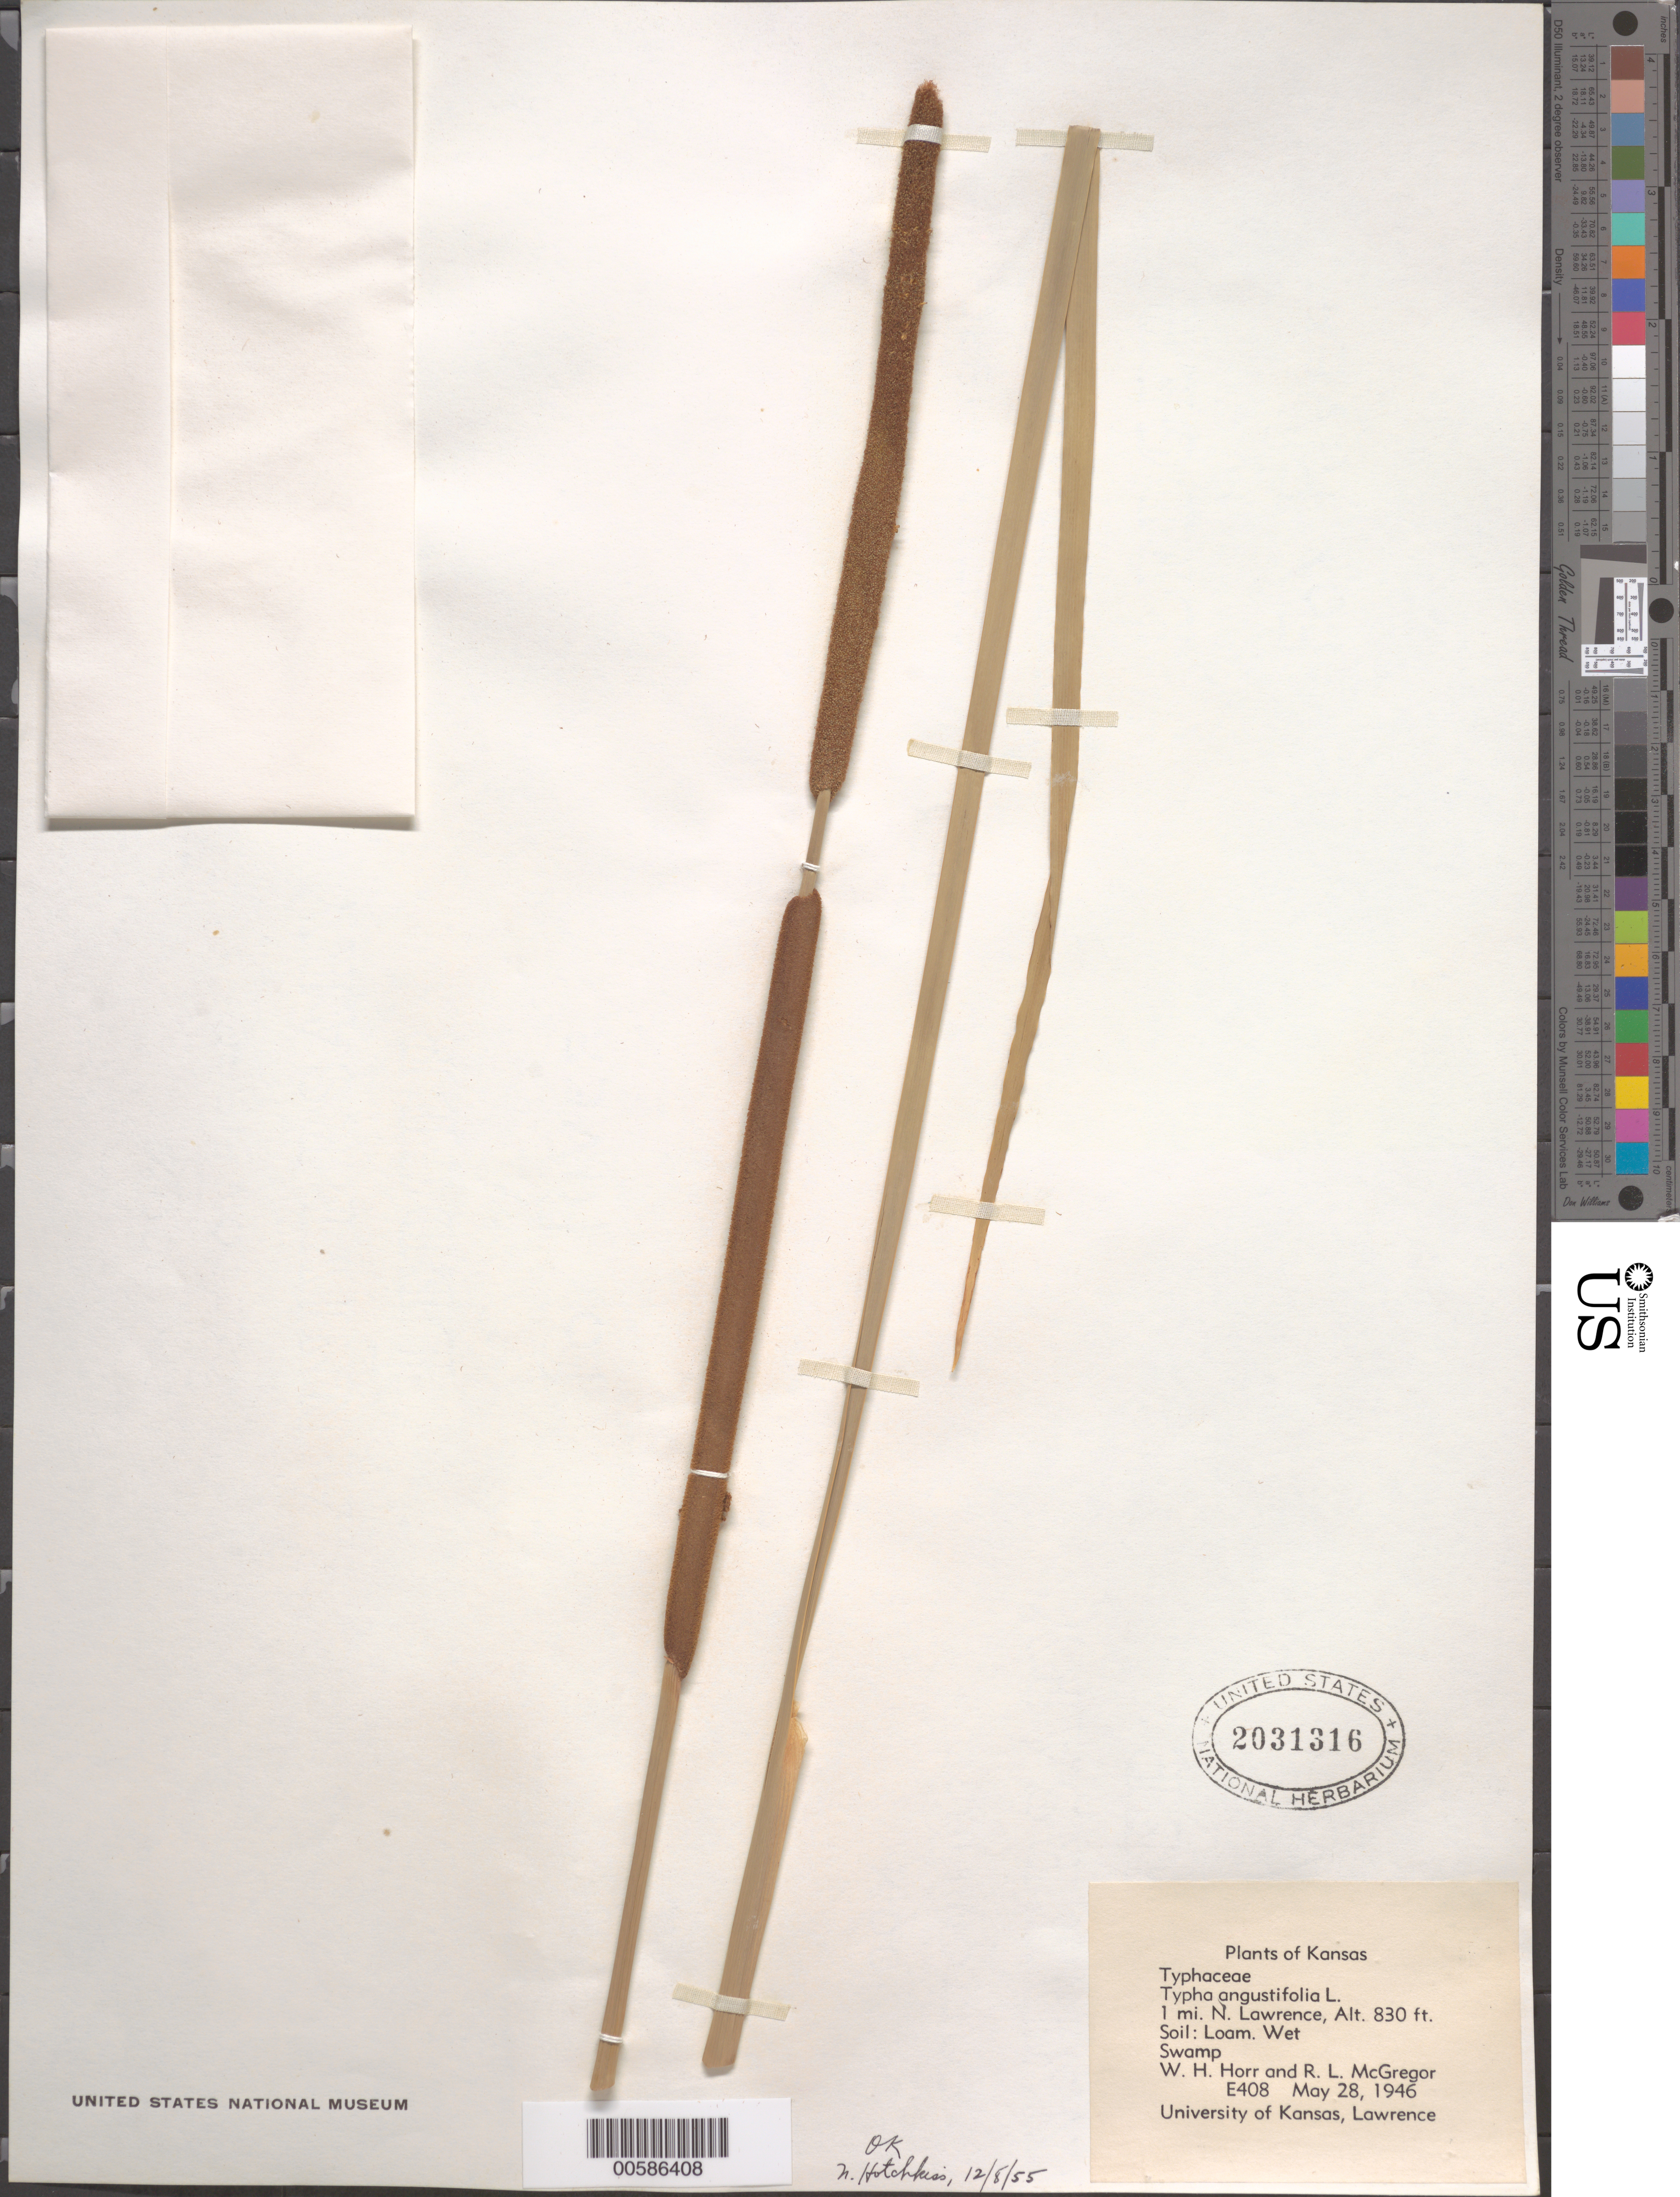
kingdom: Plantae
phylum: Tracheophyta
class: Liliopsida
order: Poales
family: Typhaceae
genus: Typha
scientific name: Typha angustifolia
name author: L.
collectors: W. H. Horr & R. McGregor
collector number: E408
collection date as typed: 28 May 1946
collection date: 1946-05-28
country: United States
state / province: Kansas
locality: N Lawrence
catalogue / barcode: US 2031316